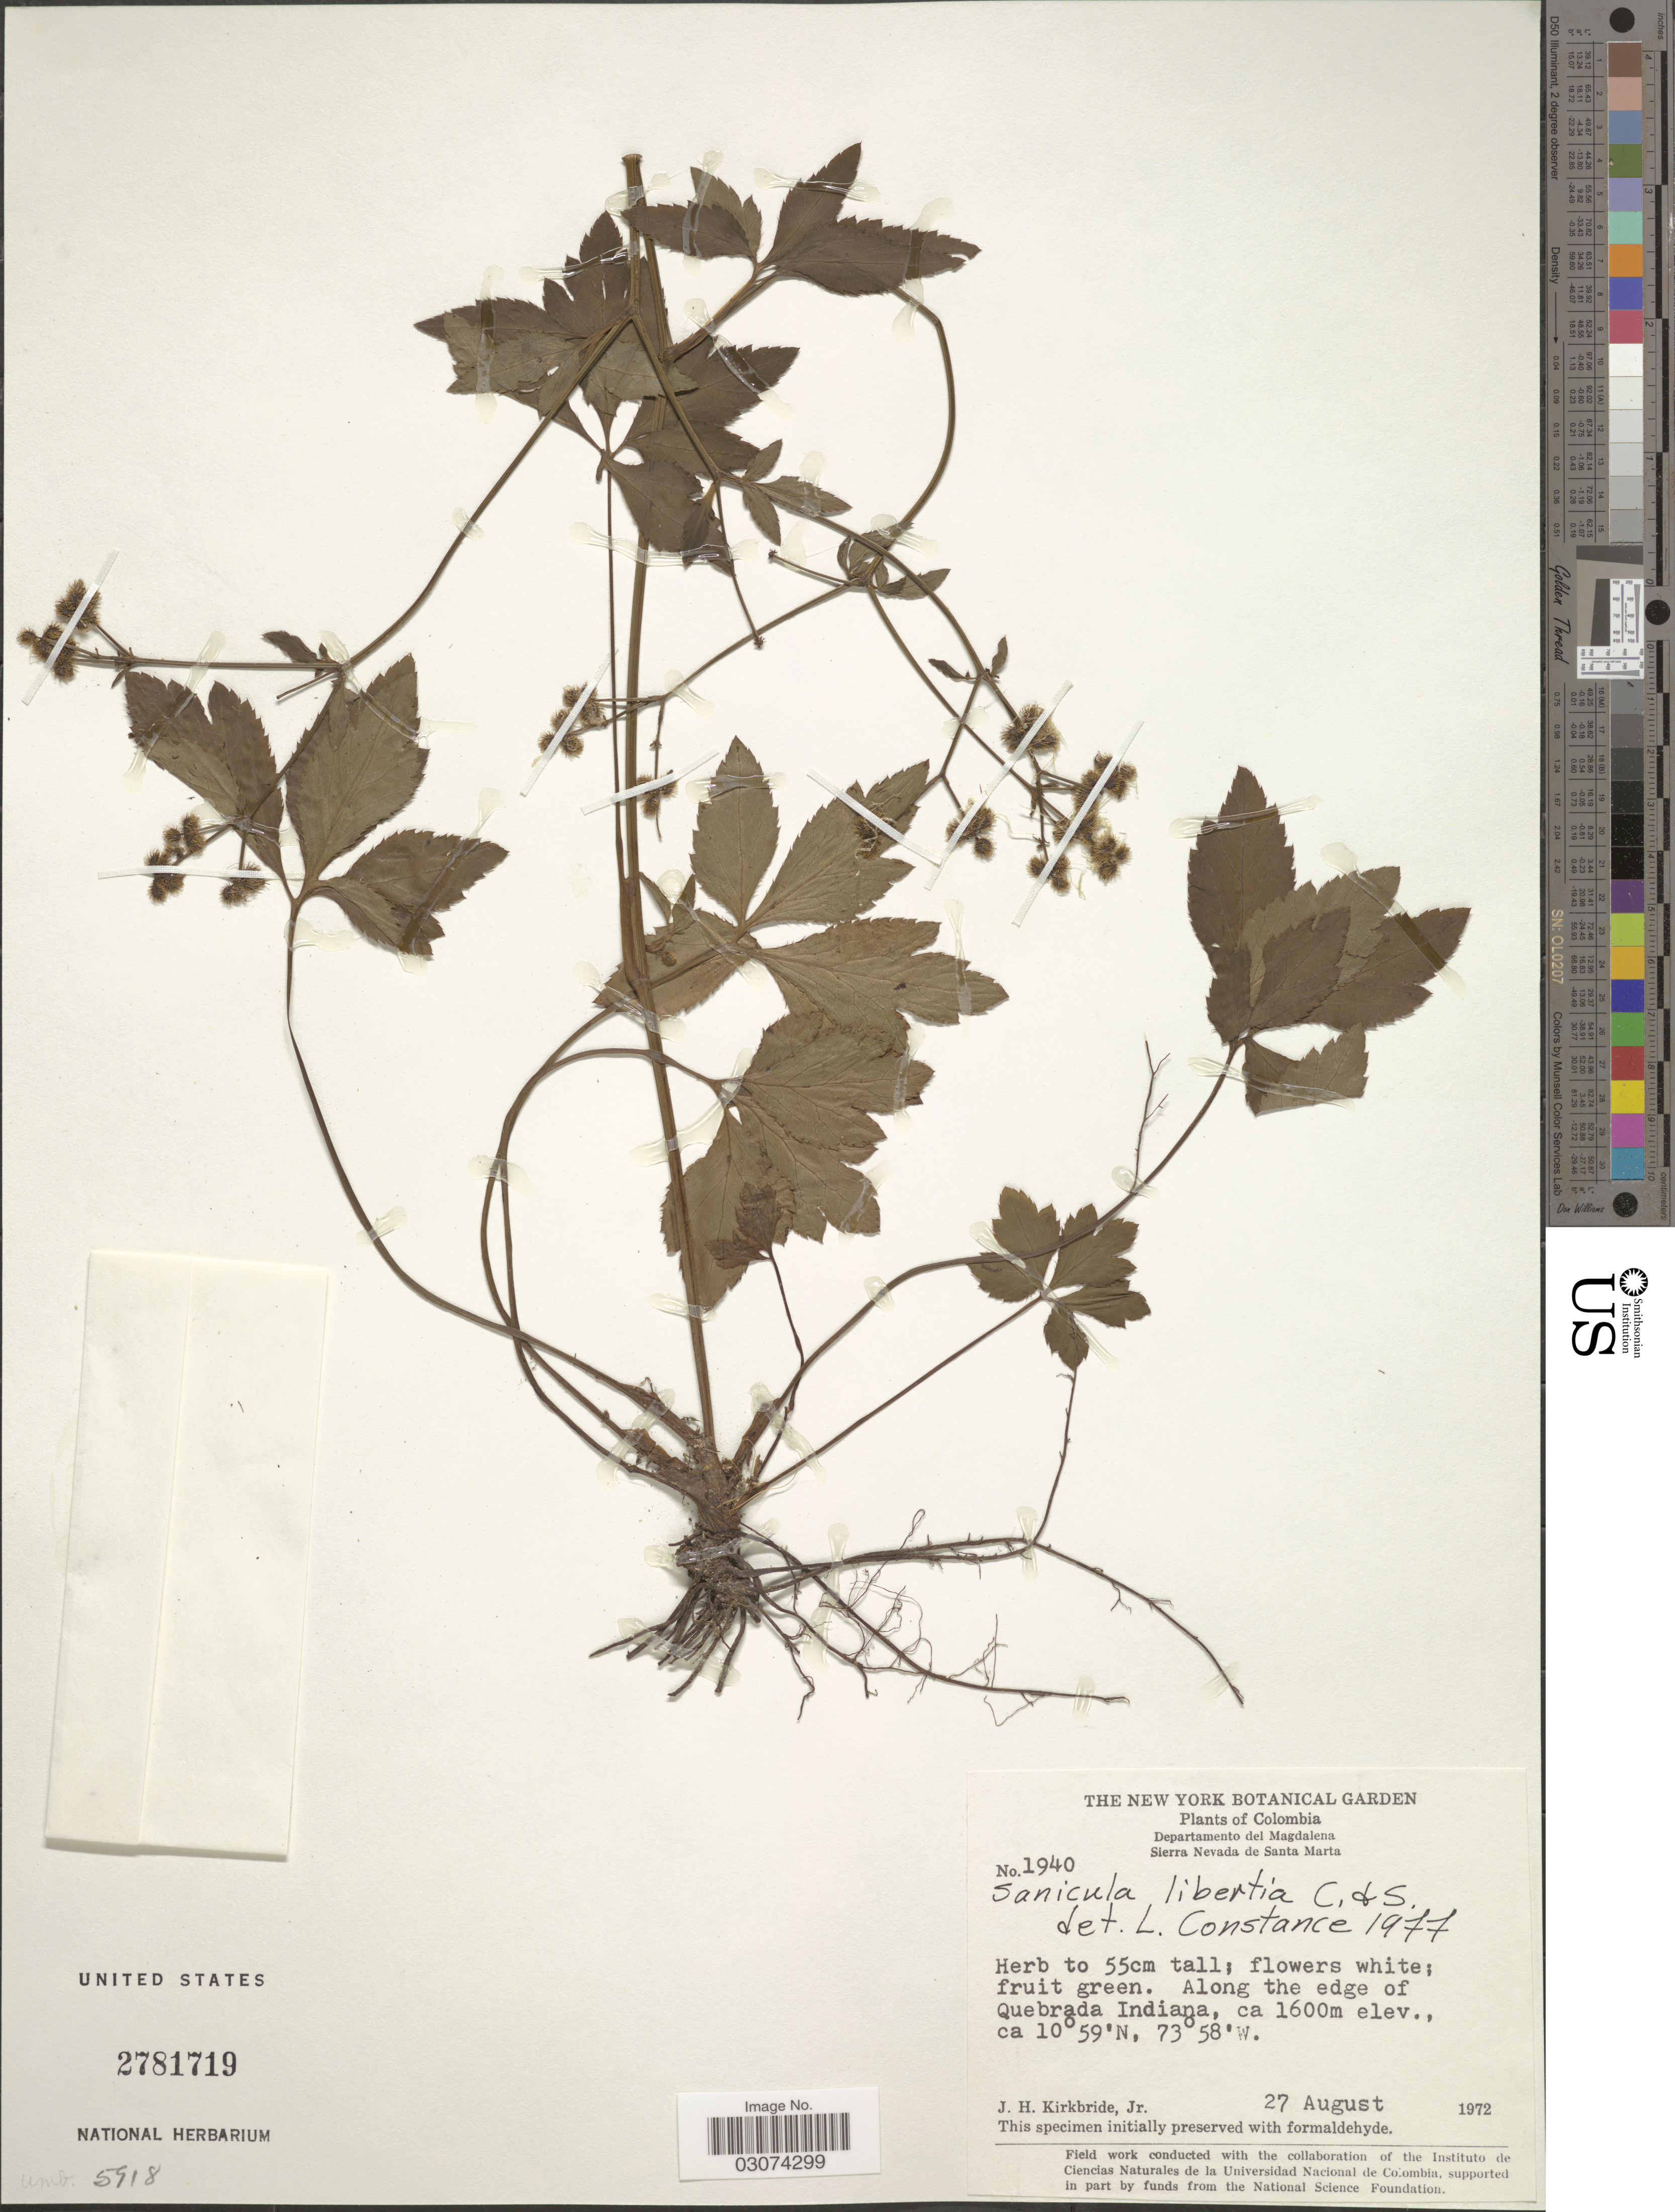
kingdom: Plantae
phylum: Tracheophyta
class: Magnoliopsida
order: Apiales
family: Apiaceae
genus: Sanicula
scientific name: Sanicula liberta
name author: Cham. & Schltdl.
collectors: J. H. Kirkbride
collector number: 1940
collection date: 1972-08-27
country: Colombia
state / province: Magdalena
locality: Departamento del Magdalena. Sierra Nevada de Santa Marta. Along the edge of Quebrada Indiana.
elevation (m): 1600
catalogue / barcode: US 2781719